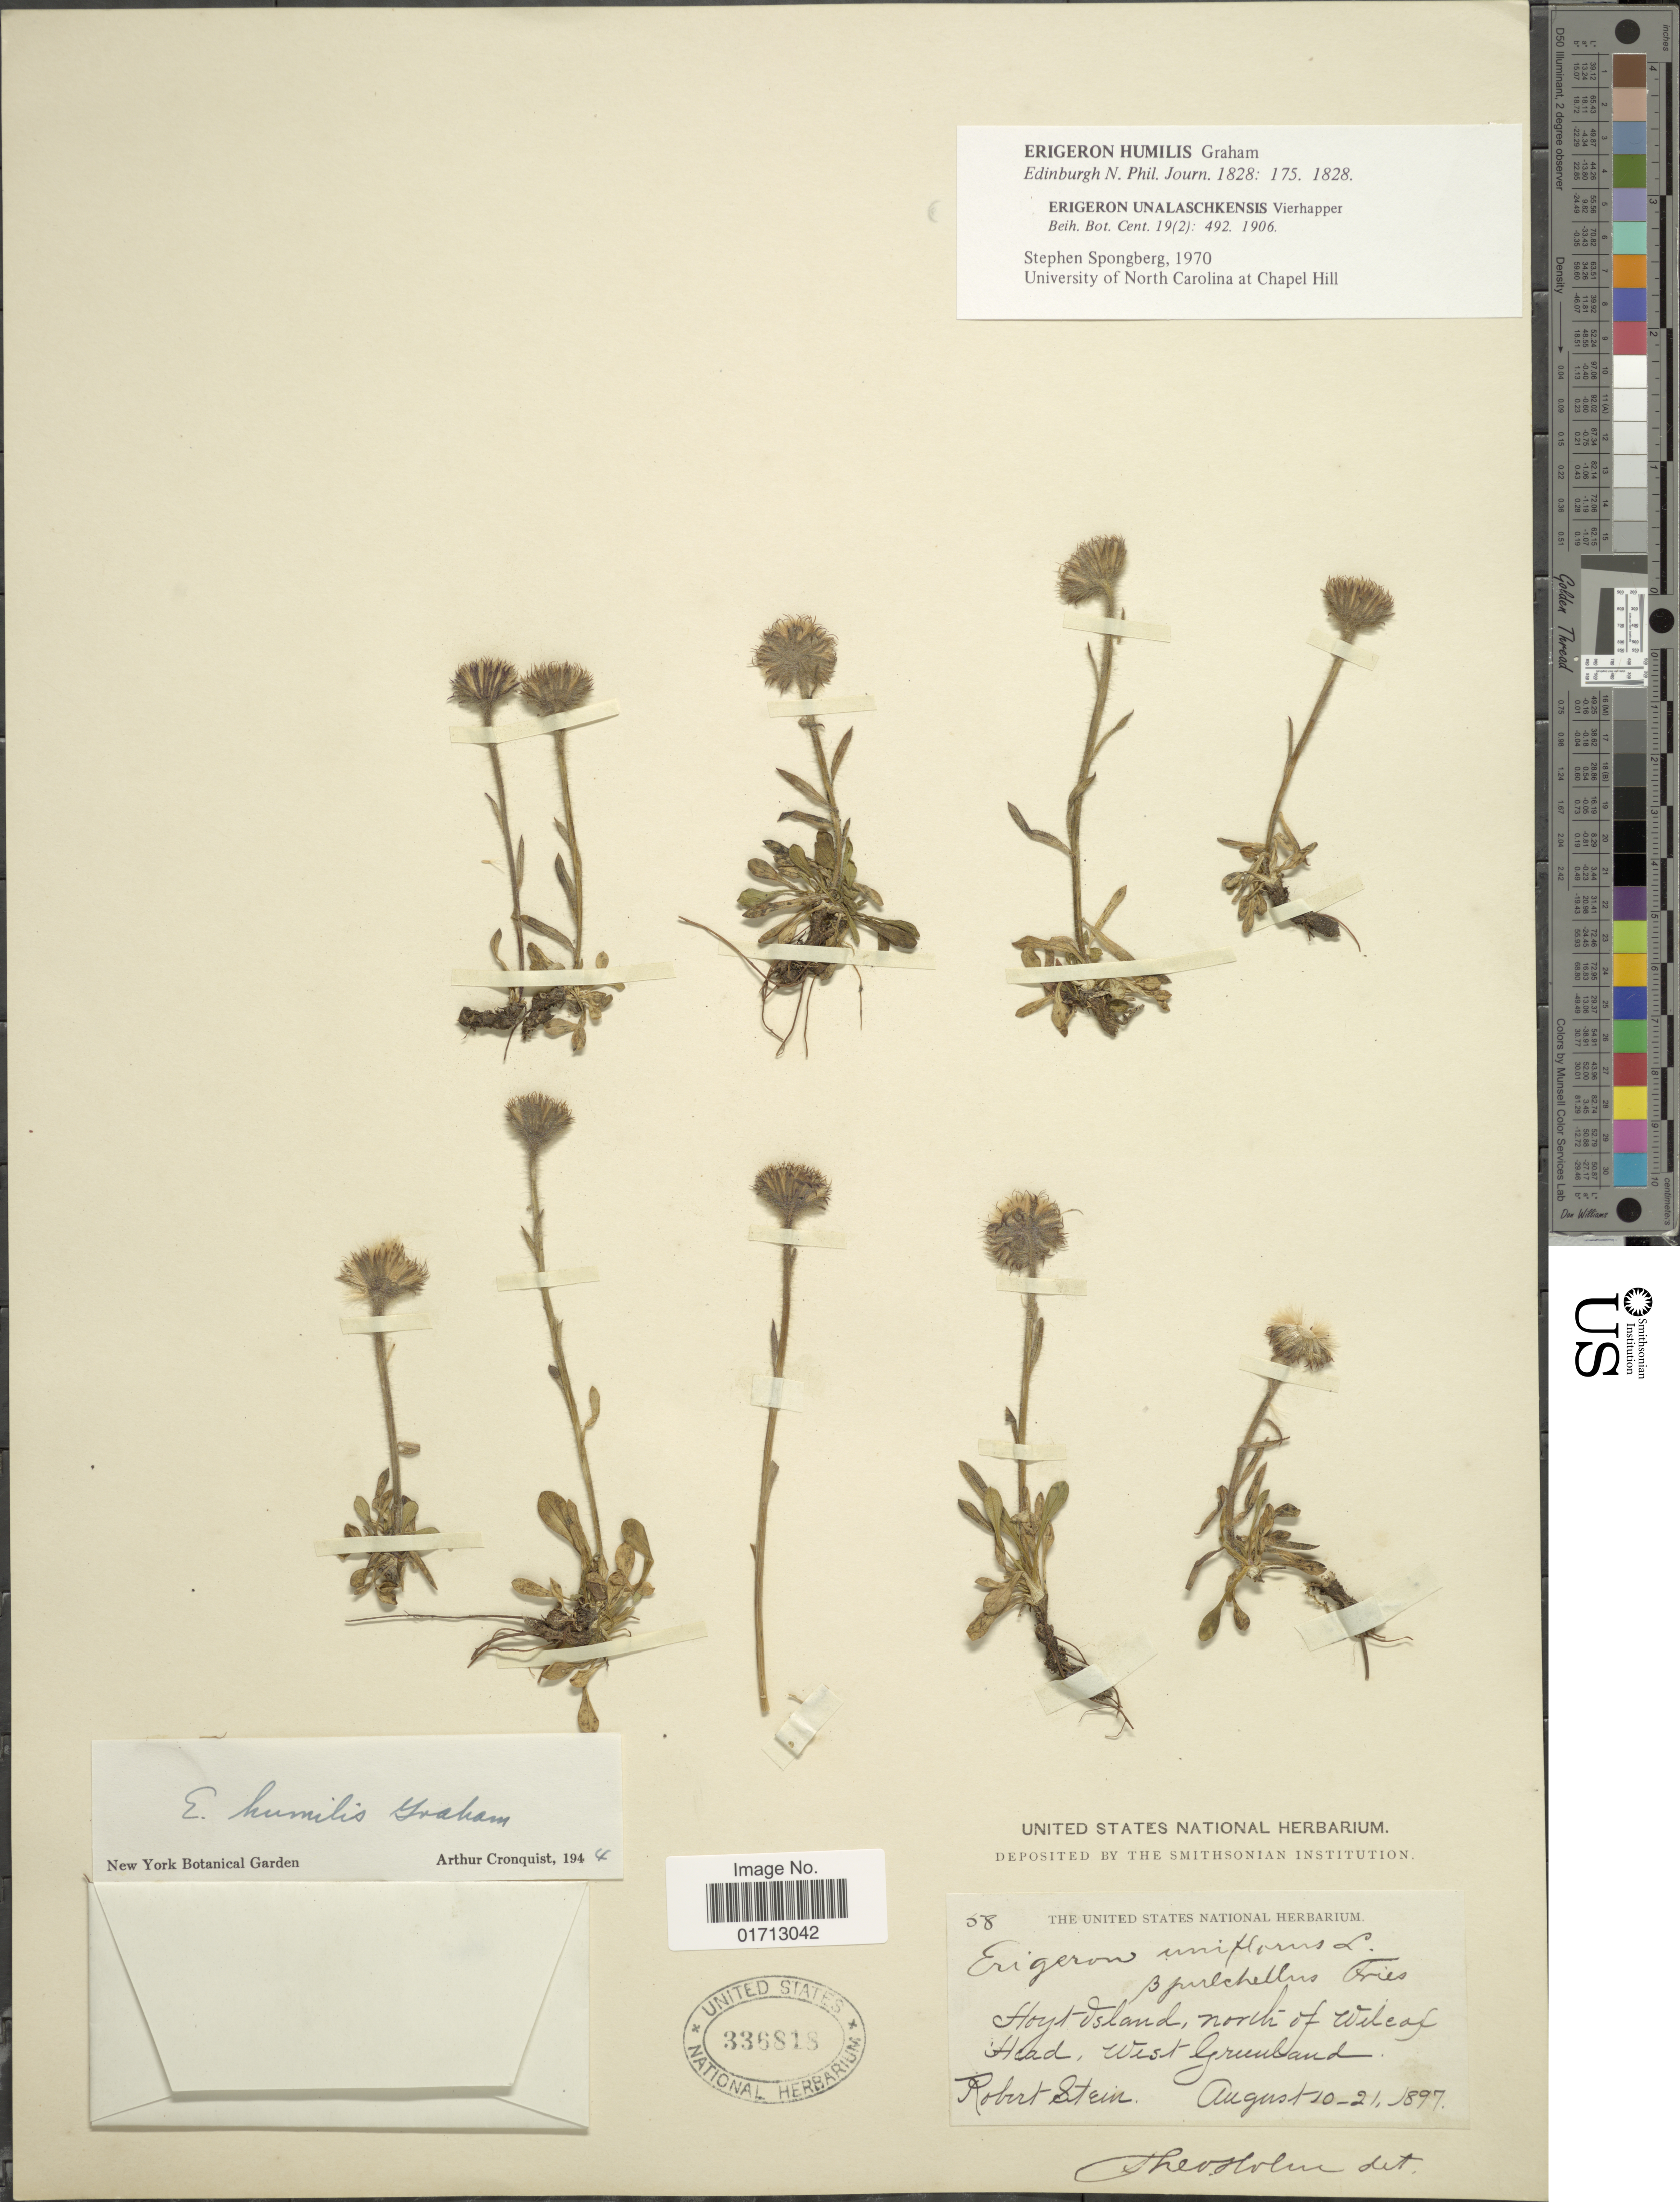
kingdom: Plantae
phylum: Tracheophyta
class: Magnoliopsida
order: Asterales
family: Asteraceae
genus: Erigeron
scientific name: Erigeron humilis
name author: Graham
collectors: R. Stein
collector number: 58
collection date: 1897-08-10/1897-08-21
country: Greenland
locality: Hoyt Island, north of Wilcox Head, west Greenland.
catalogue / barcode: US 336818